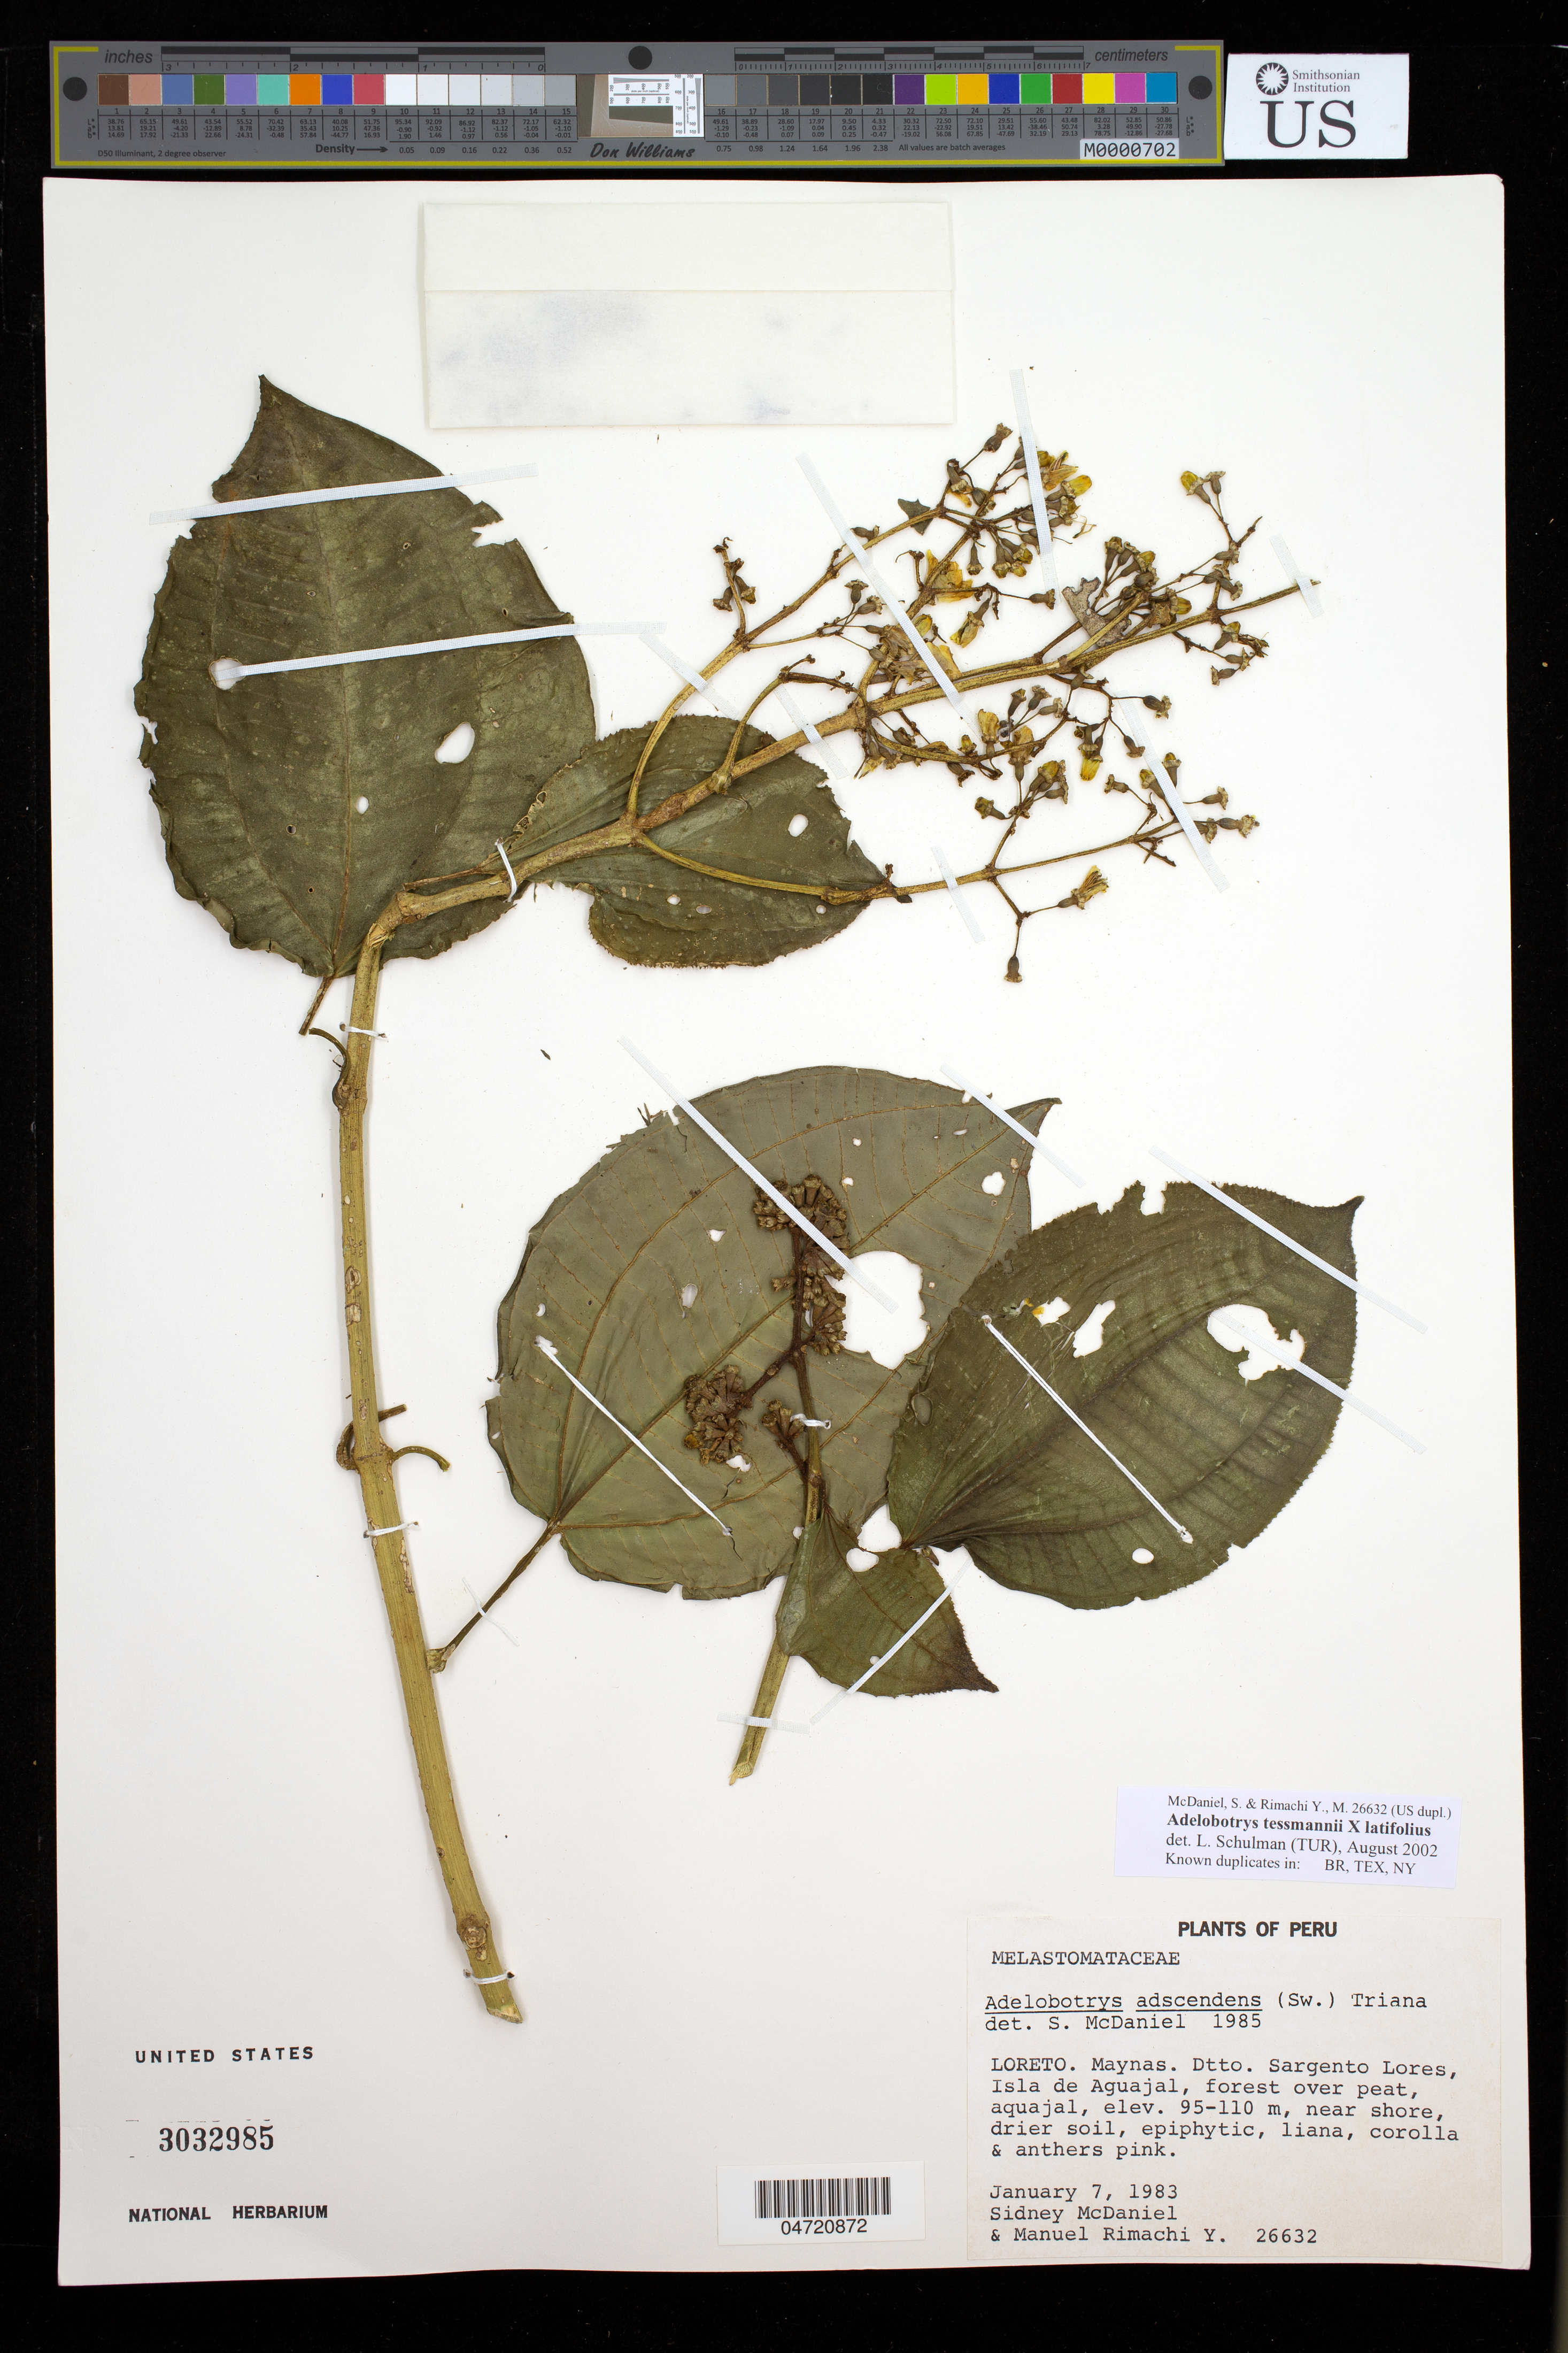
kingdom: Plantae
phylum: Tracheophyta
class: Magnoliopsida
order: Myrtales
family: Melastomataceae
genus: Adelobotrys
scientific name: Adelobotrys tessmannii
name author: Markgr.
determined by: Schulman, Leif, (TUR), University of Turku (FINLAND)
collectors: S. McDaniel & M. Rimachi Y.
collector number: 26632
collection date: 1983-01-07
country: Peru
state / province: Loreto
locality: Maynas. Dtto. Sargento Lores, Isla de Aguajal, forest over peat, aquajal.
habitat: Forest over peat, aquajal, near shore, drier soil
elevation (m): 95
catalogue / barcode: US 3032985